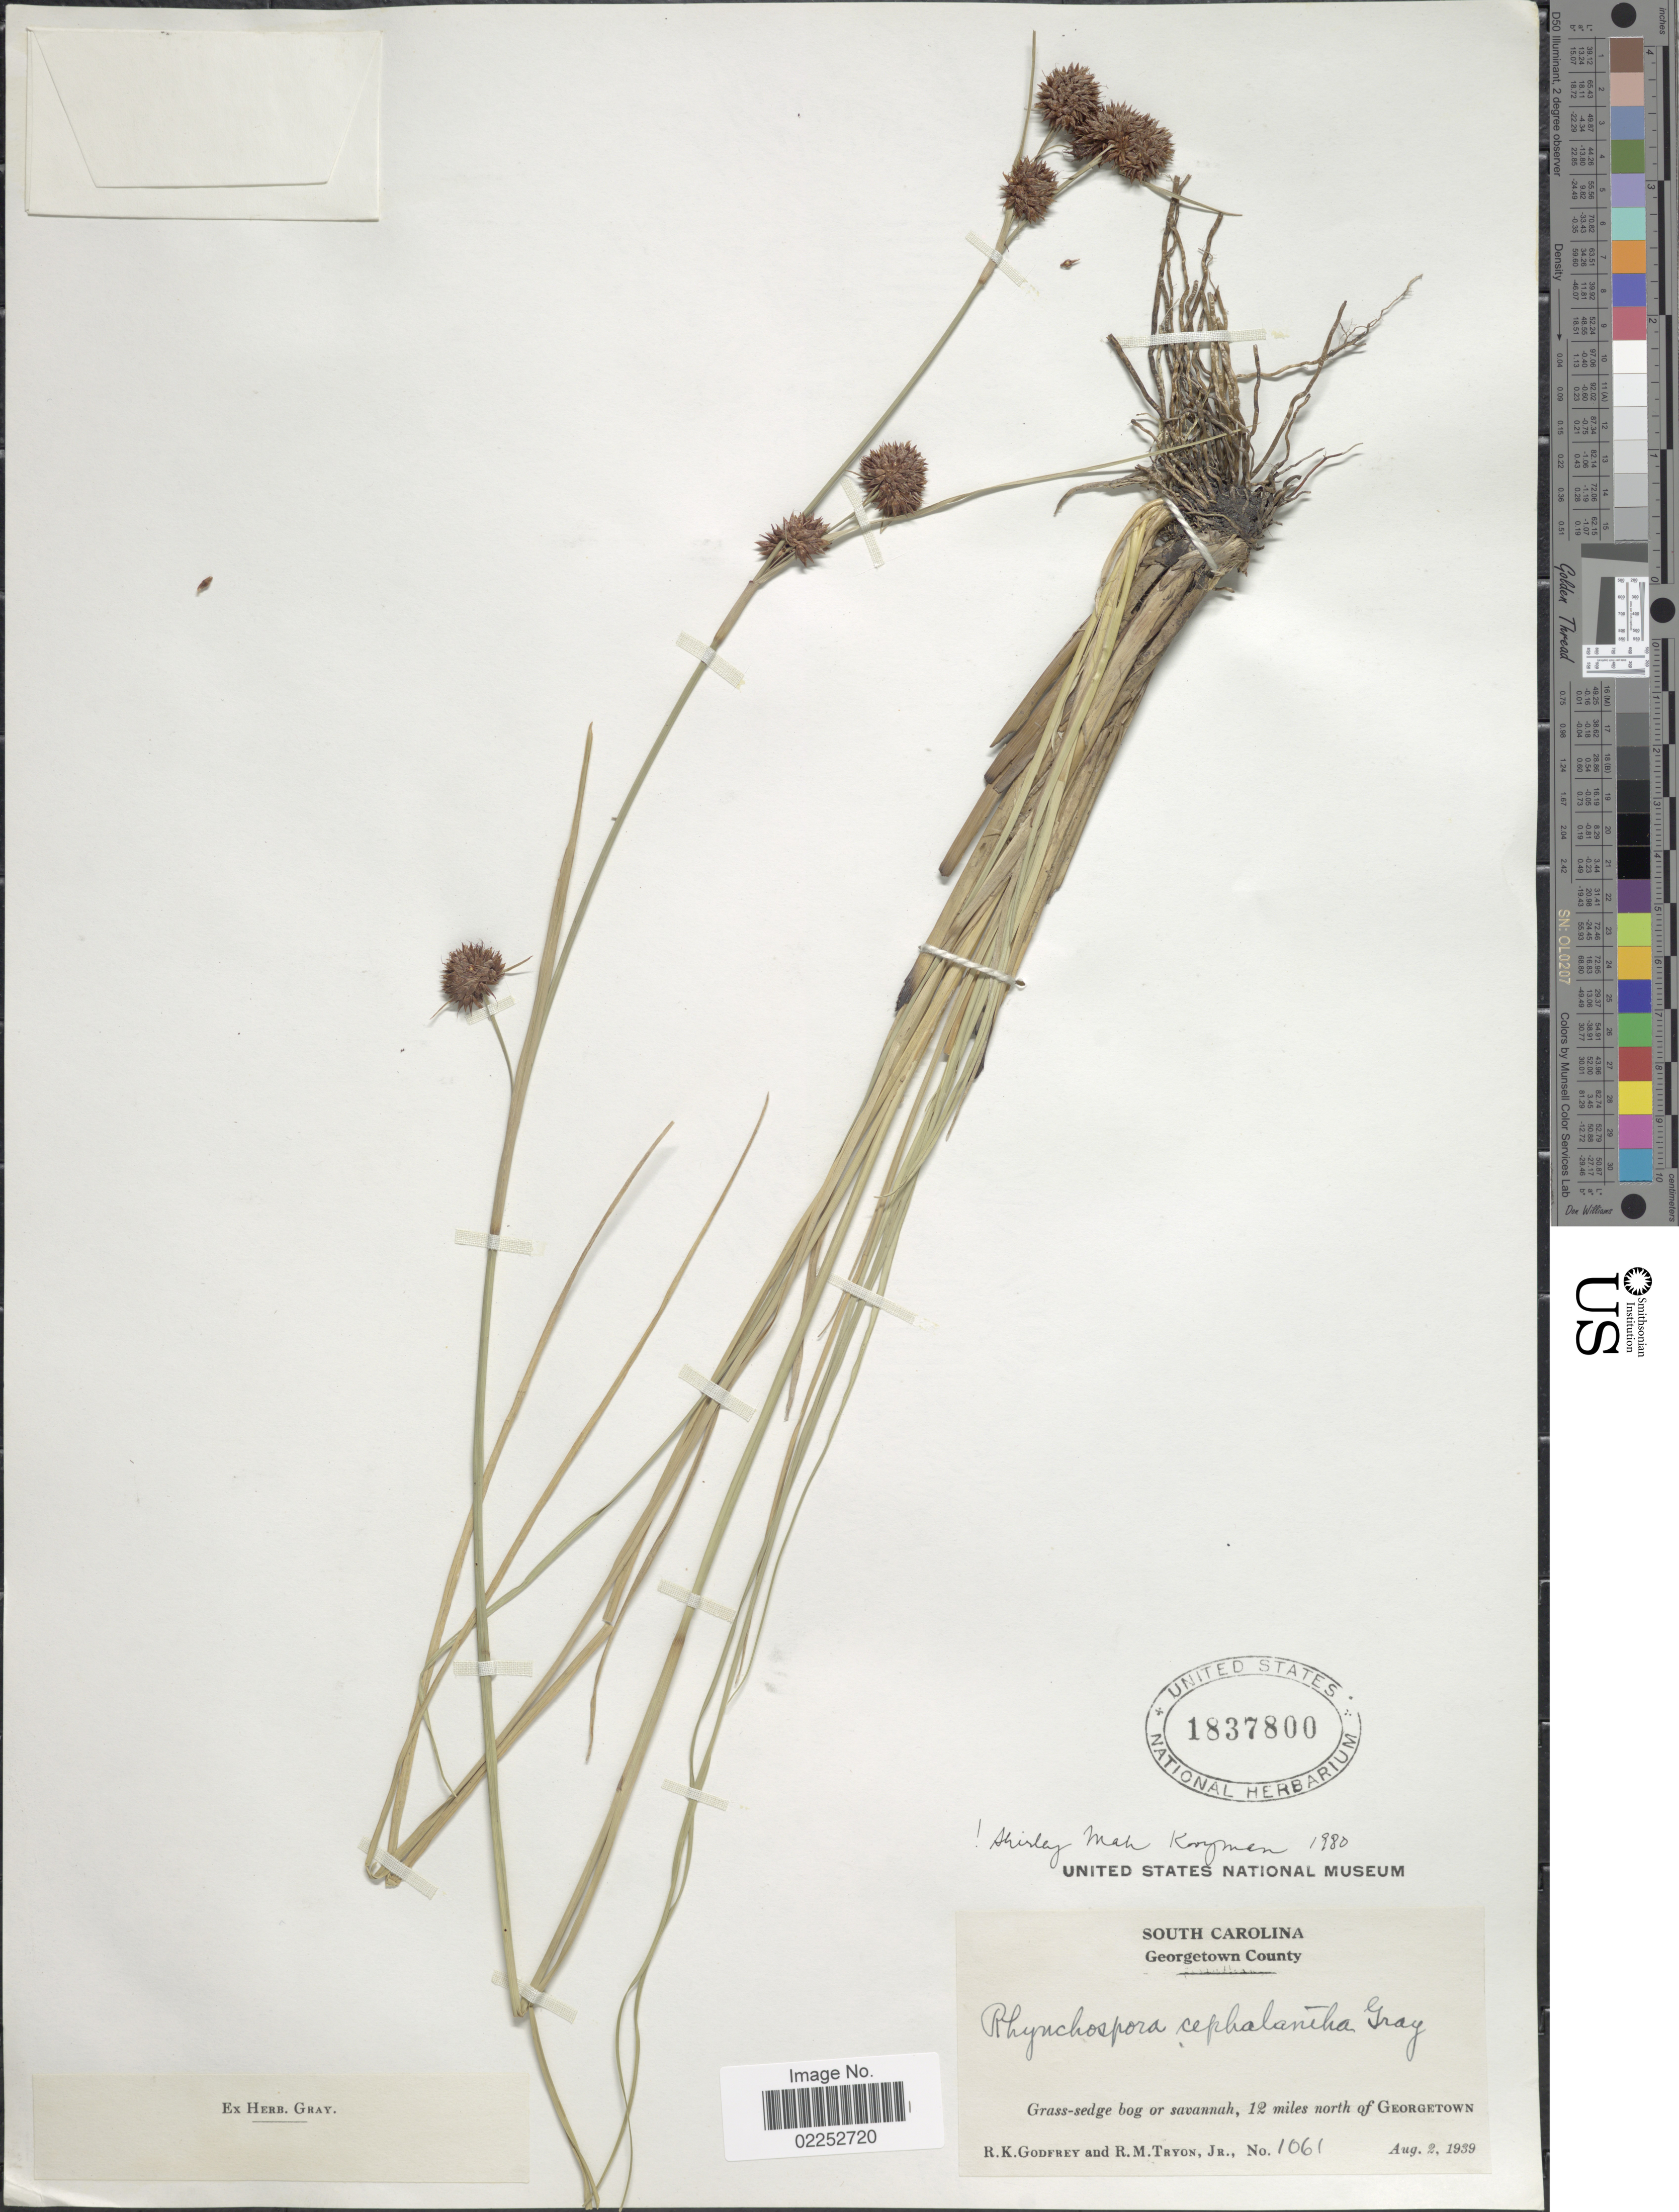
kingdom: Plantae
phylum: Tracheophyta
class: Liliopsida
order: Poales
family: Cyperaceae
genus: Rhynchospora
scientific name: Rhynchospora cephalantha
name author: A. Gray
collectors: R. K. Godfrey & R. M. Tryon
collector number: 1061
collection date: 1939-08-02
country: United States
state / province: South Carolina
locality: Georgetown County. 12 miles north of Georgetown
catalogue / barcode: US 1837800